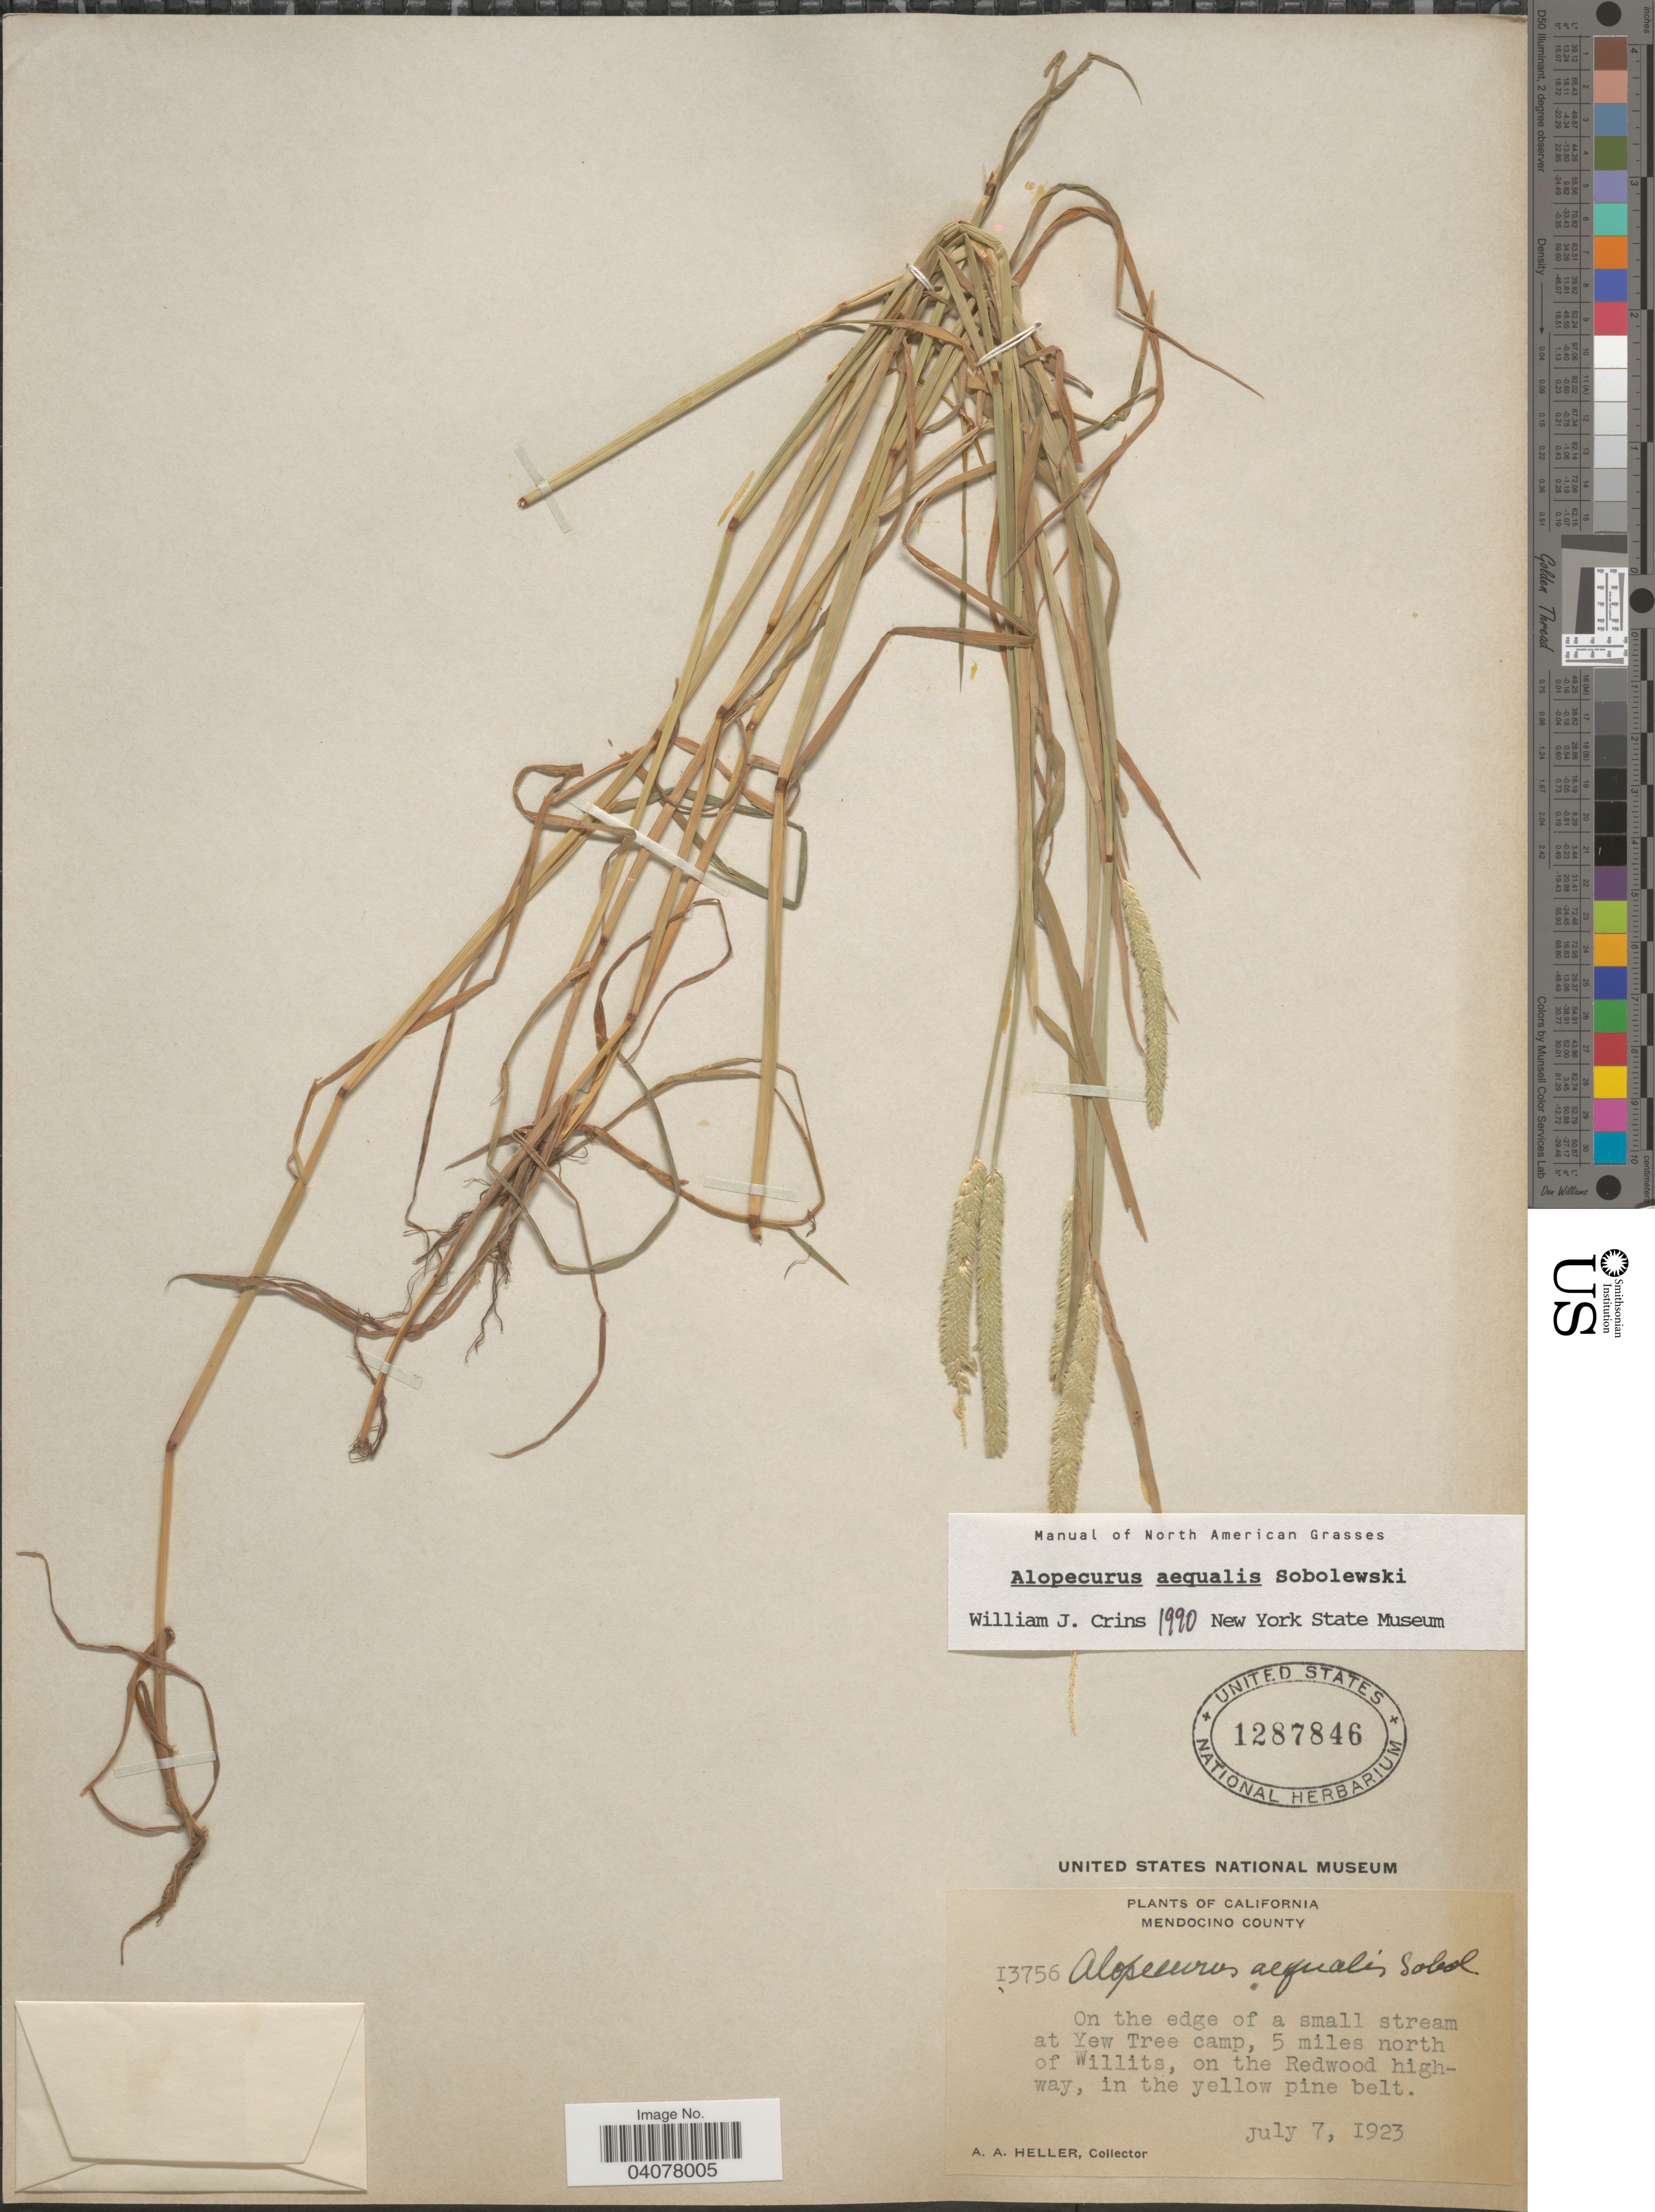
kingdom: Plantae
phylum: Tracheophyta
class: Liliopsida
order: Poales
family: Poaceae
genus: Alopecurus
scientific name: Alopecurus aequalis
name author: Sobol.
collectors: A. A. Heller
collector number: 13756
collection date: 1923-07-07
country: United States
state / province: California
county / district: Mendocino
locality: Mendocino County. On the edge of a small stream at Yew Tree camp, 5 miles north of Willits, on the Redwood highway, in the yellow pine belt.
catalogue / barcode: US 1287846